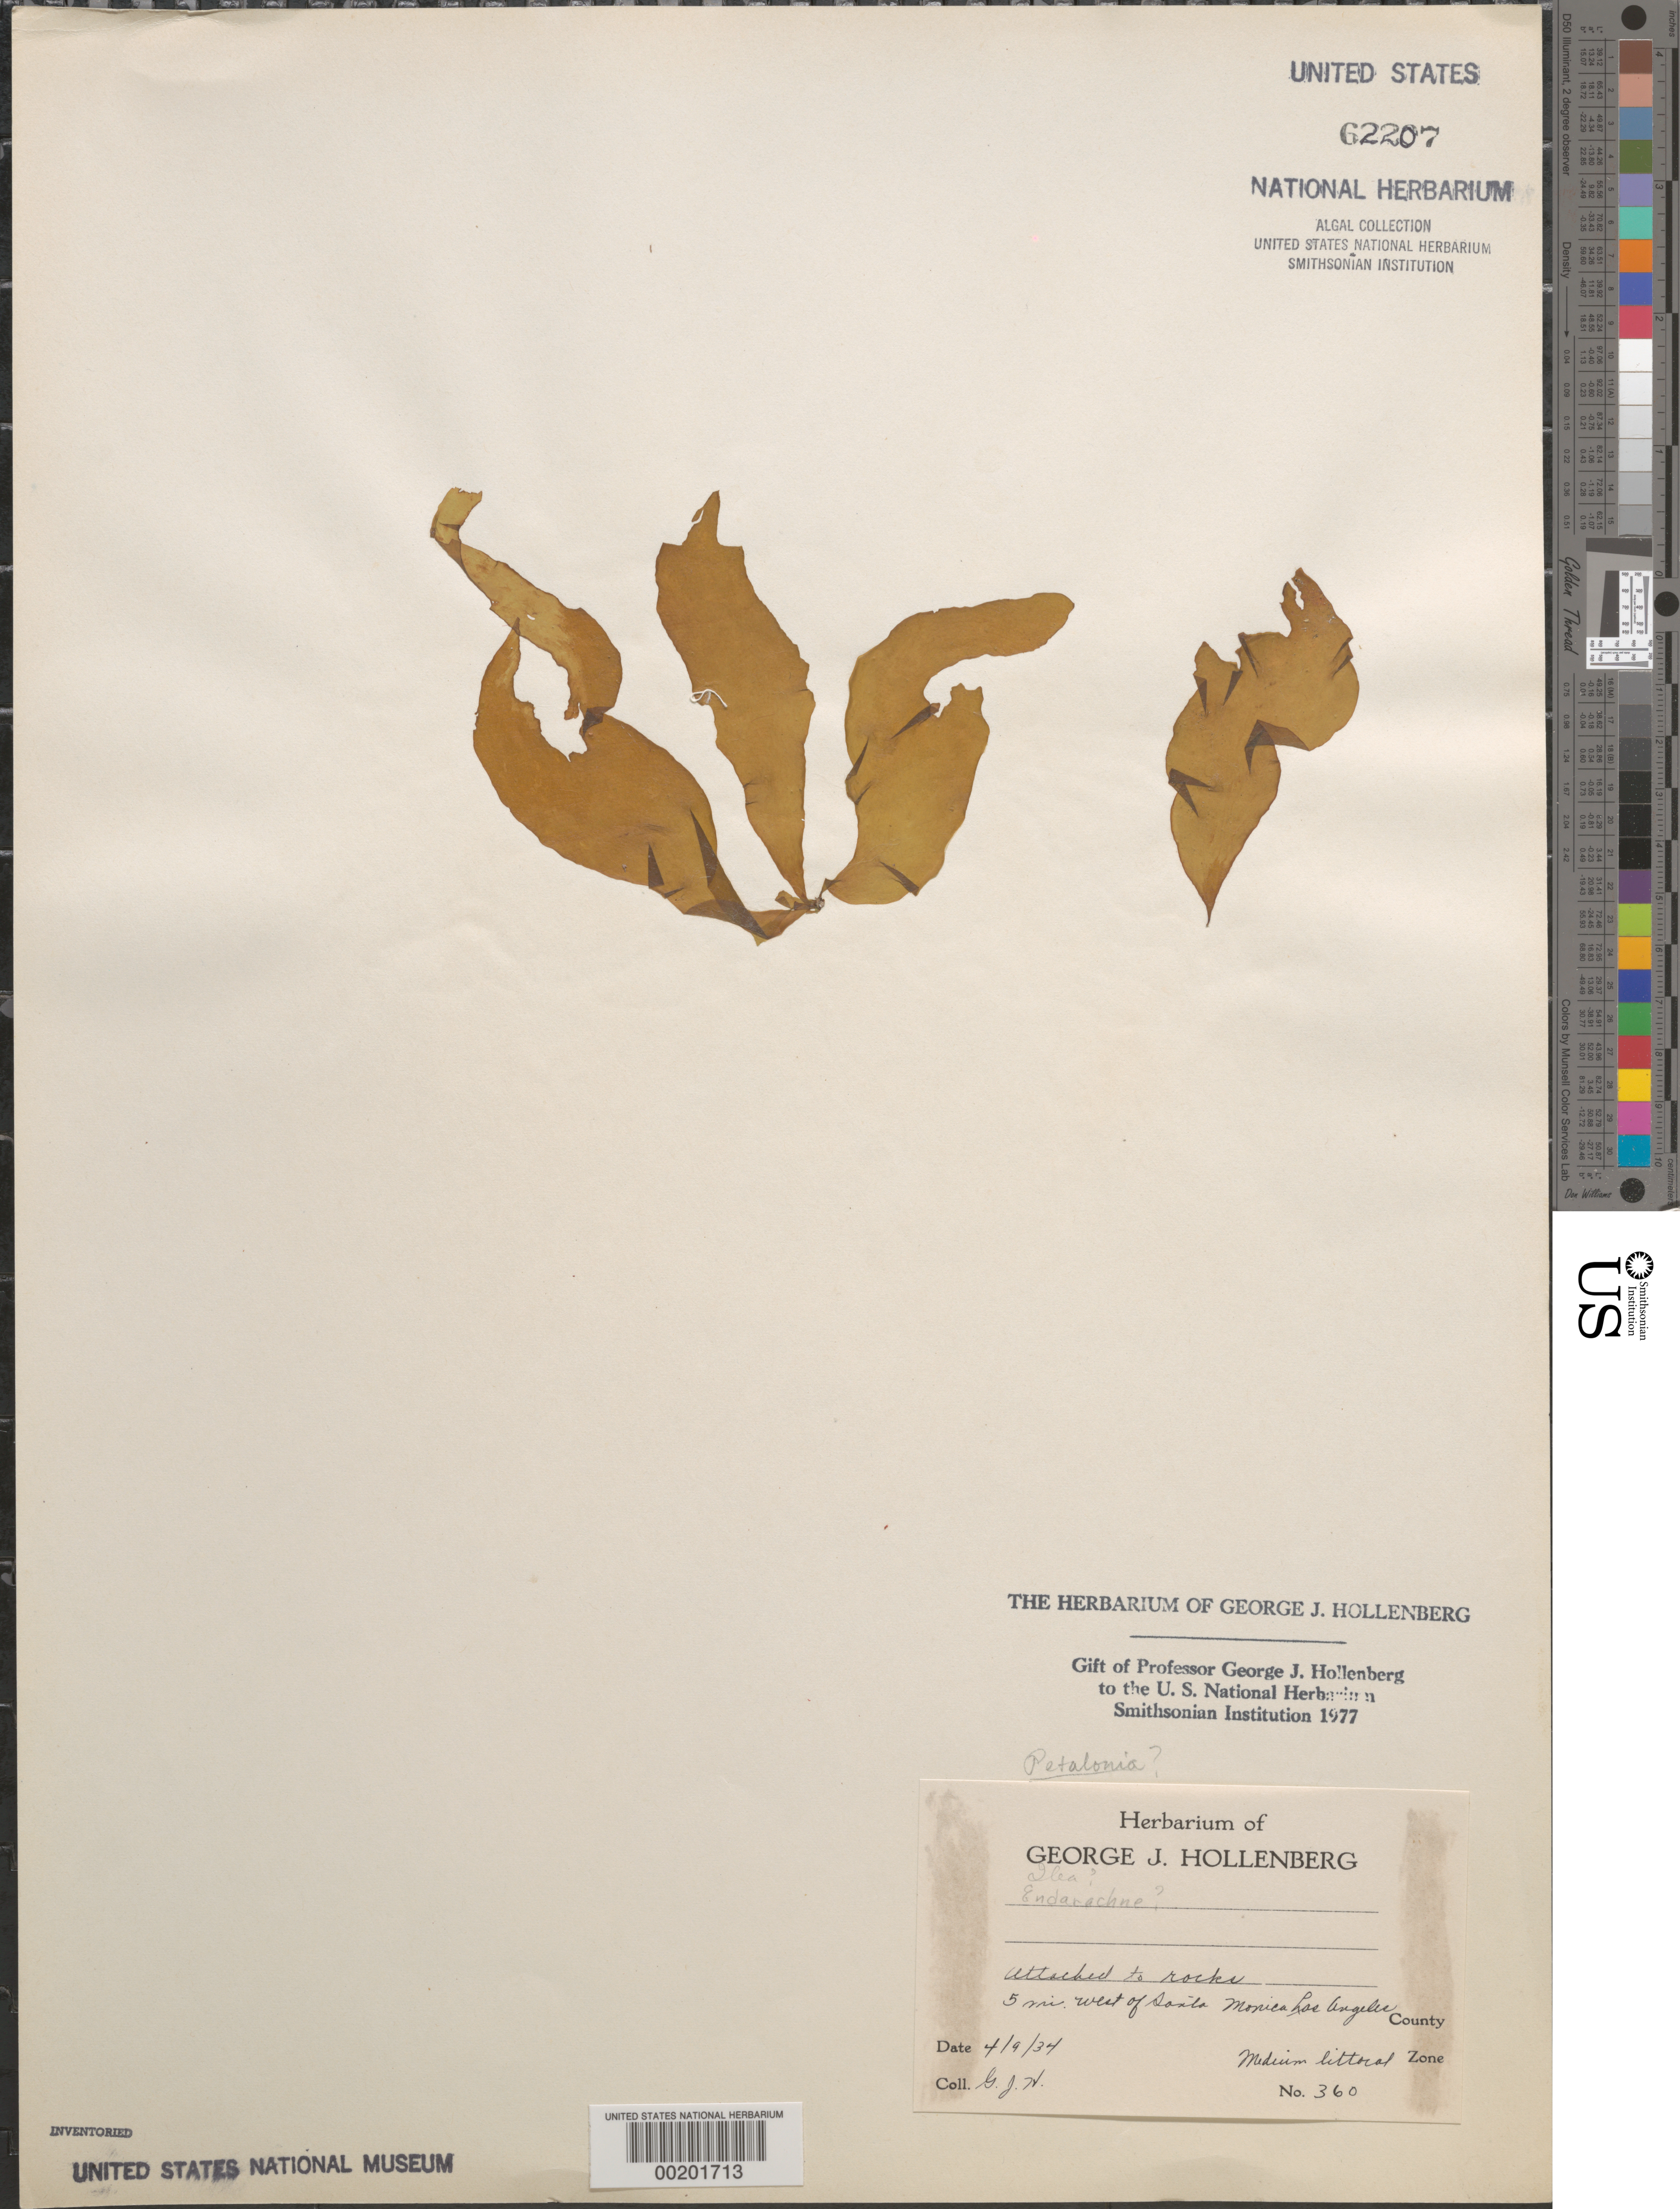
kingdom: Chromista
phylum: Ochrophyta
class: Phaeophyceae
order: Scytosiphonales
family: Scytosiphonaceae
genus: Petalonia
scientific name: Petalonia sp.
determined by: Hollenberg, George J.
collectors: G. Hollenberg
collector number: GJH 360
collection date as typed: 09 Apr 1934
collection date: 1934-04-09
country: United States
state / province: California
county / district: Los Angeles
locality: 5 miles west of Santa Monica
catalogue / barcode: US 62207